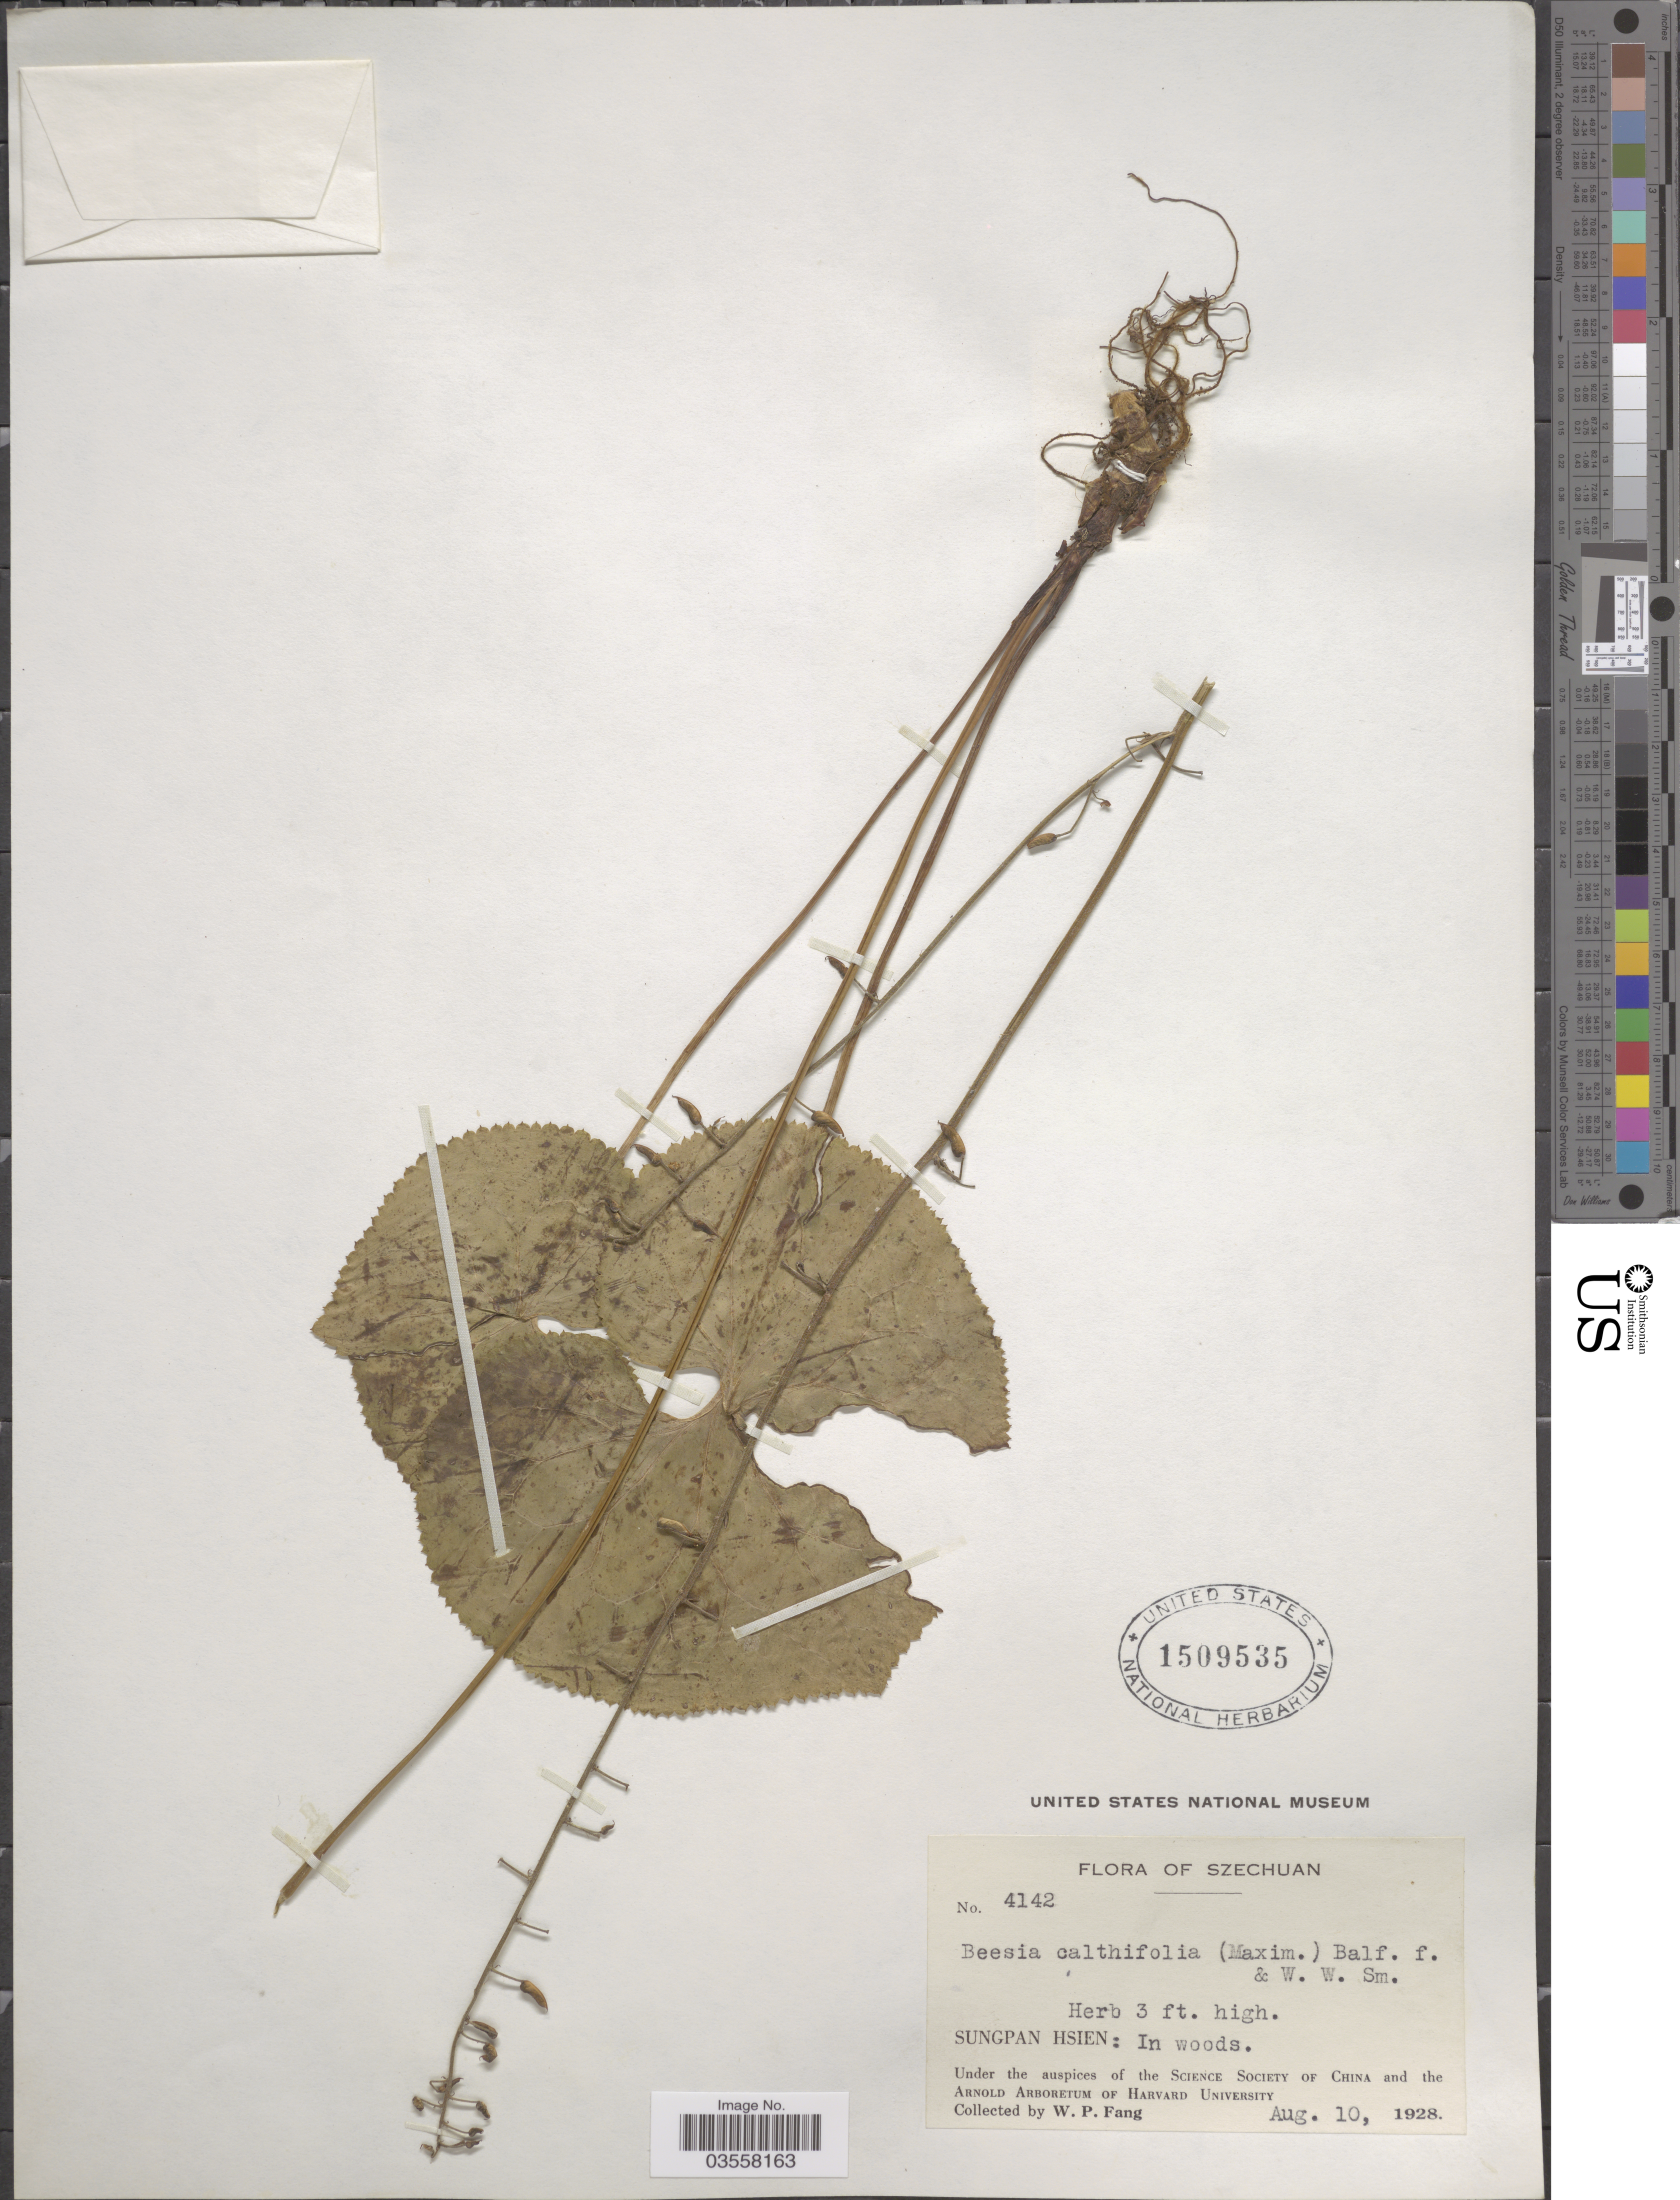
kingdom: Plantae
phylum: Tracheophyta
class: Magnoliopsida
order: Ranunculales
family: Ranunculaceae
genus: Beesia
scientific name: Beesia calthifolia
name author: (Maxim. ex Oliv.) Ulbr.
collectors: W. P. Fang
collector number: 4142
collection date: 1928-08-10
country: China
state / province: Sichuan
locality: Szechuan. Sungpan Hsien: In woods.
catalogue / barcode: US 1509535